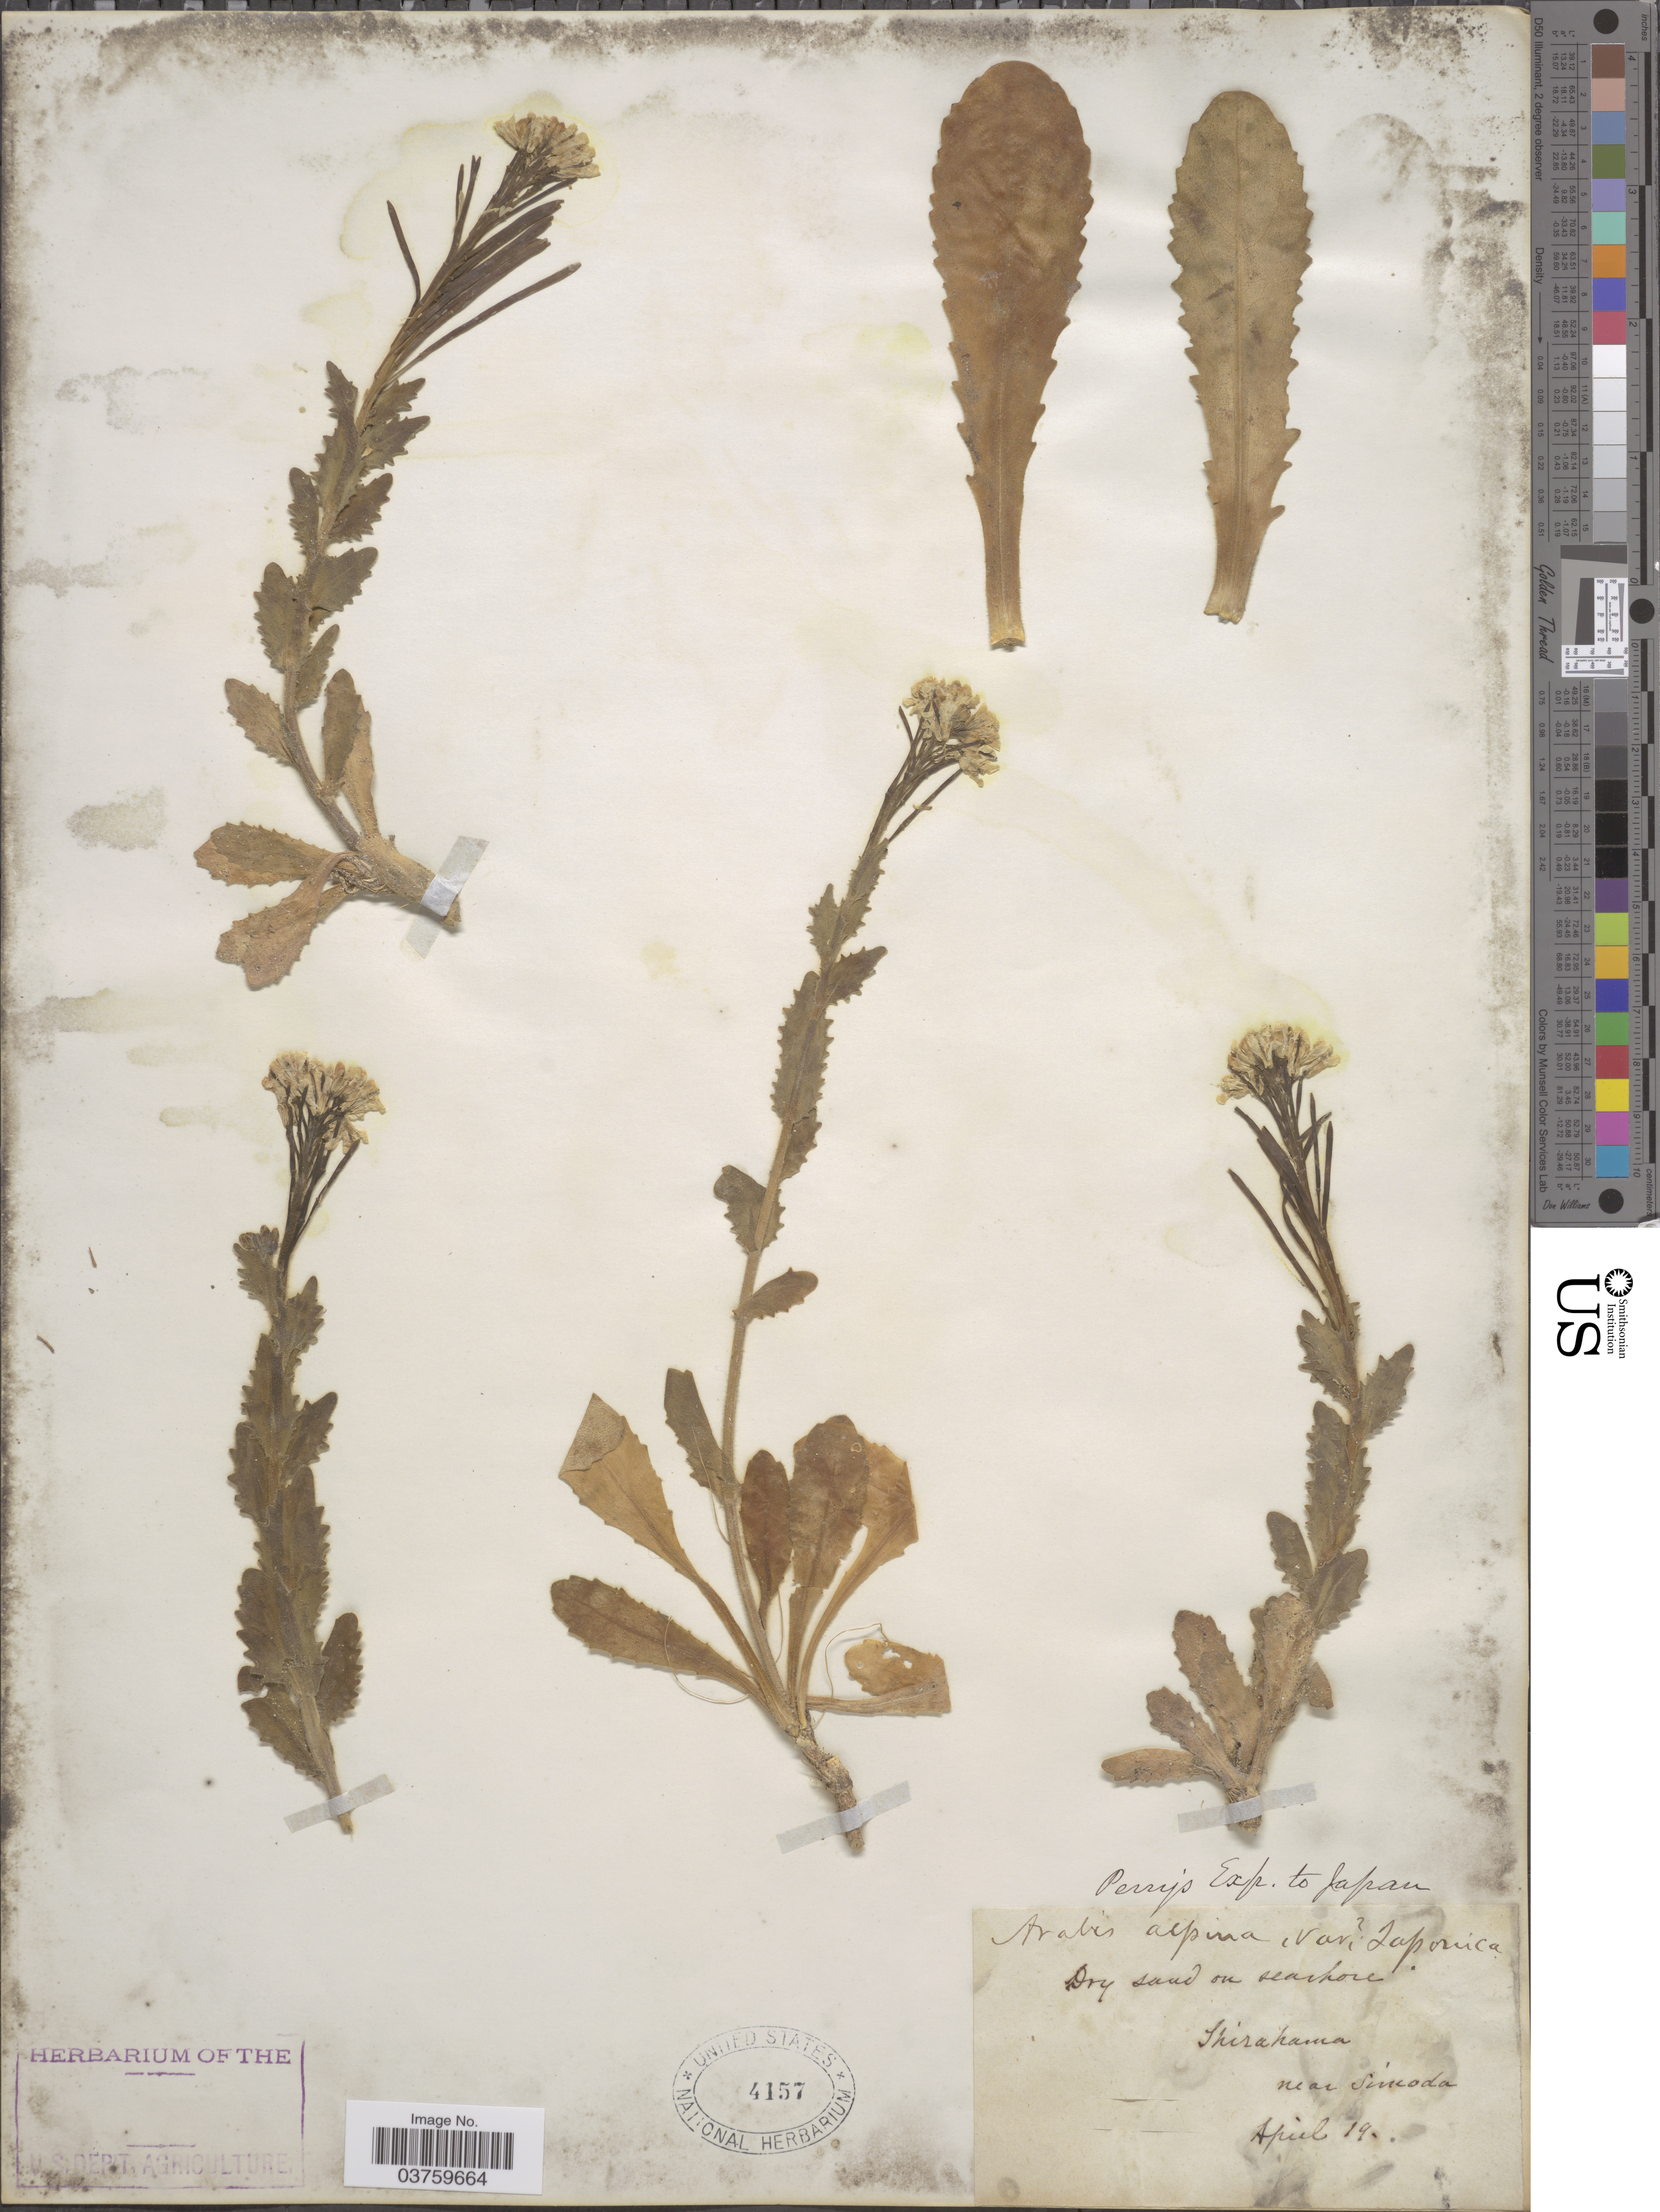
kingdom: Plantae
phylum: Tracheophyta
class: Magnoliopsida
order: Brassicales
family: Brassicaceae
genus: Arabis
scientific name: Arabis alpina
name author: L.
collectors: -- Perry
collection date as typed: Transcribed d/m/y: /4/19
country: Japan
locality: Shirakama near Simoda.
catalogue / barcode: US 4157